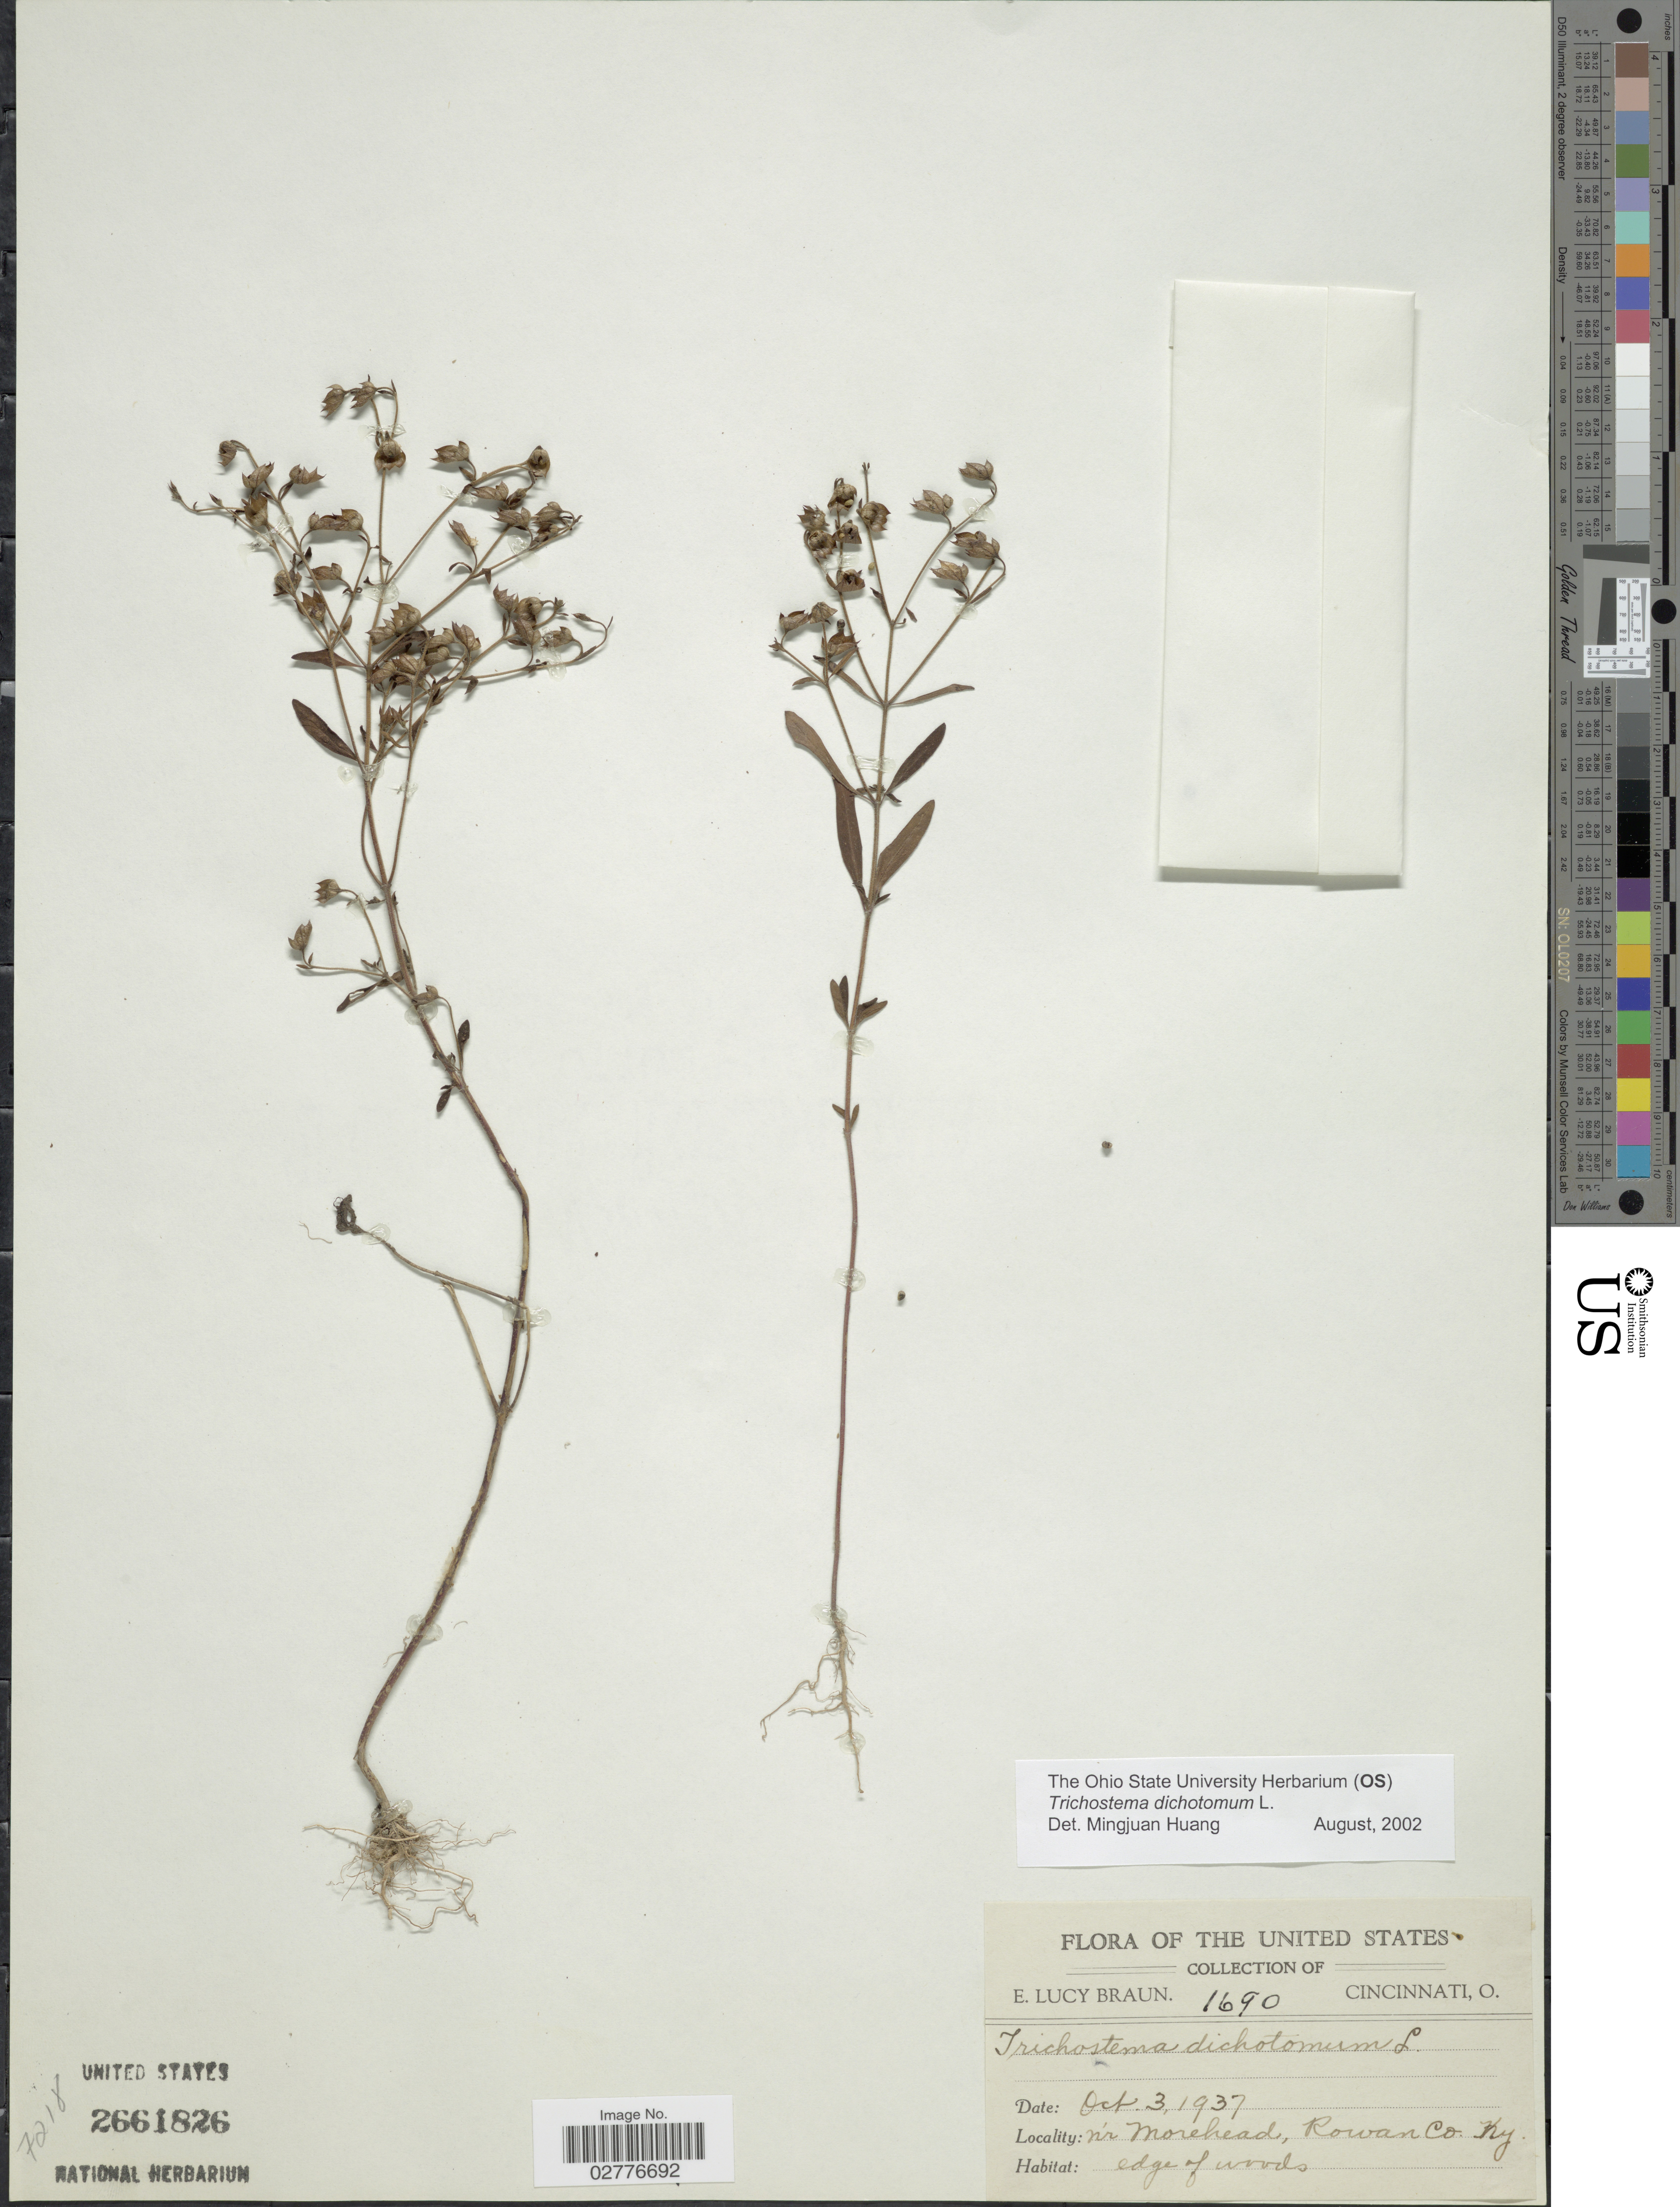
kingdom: Plantae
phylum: Tracheophyta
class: Magnoliopsida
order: Lamiales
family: Lamiaceae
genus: Trichostema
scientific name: Trichostema dichotomum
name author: L.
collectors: E. L. Braun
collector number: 1690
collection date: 1937-10-03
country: United States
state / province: Kentucky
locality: N'r Morehead, Rowan Co.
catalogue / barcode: US 2661826